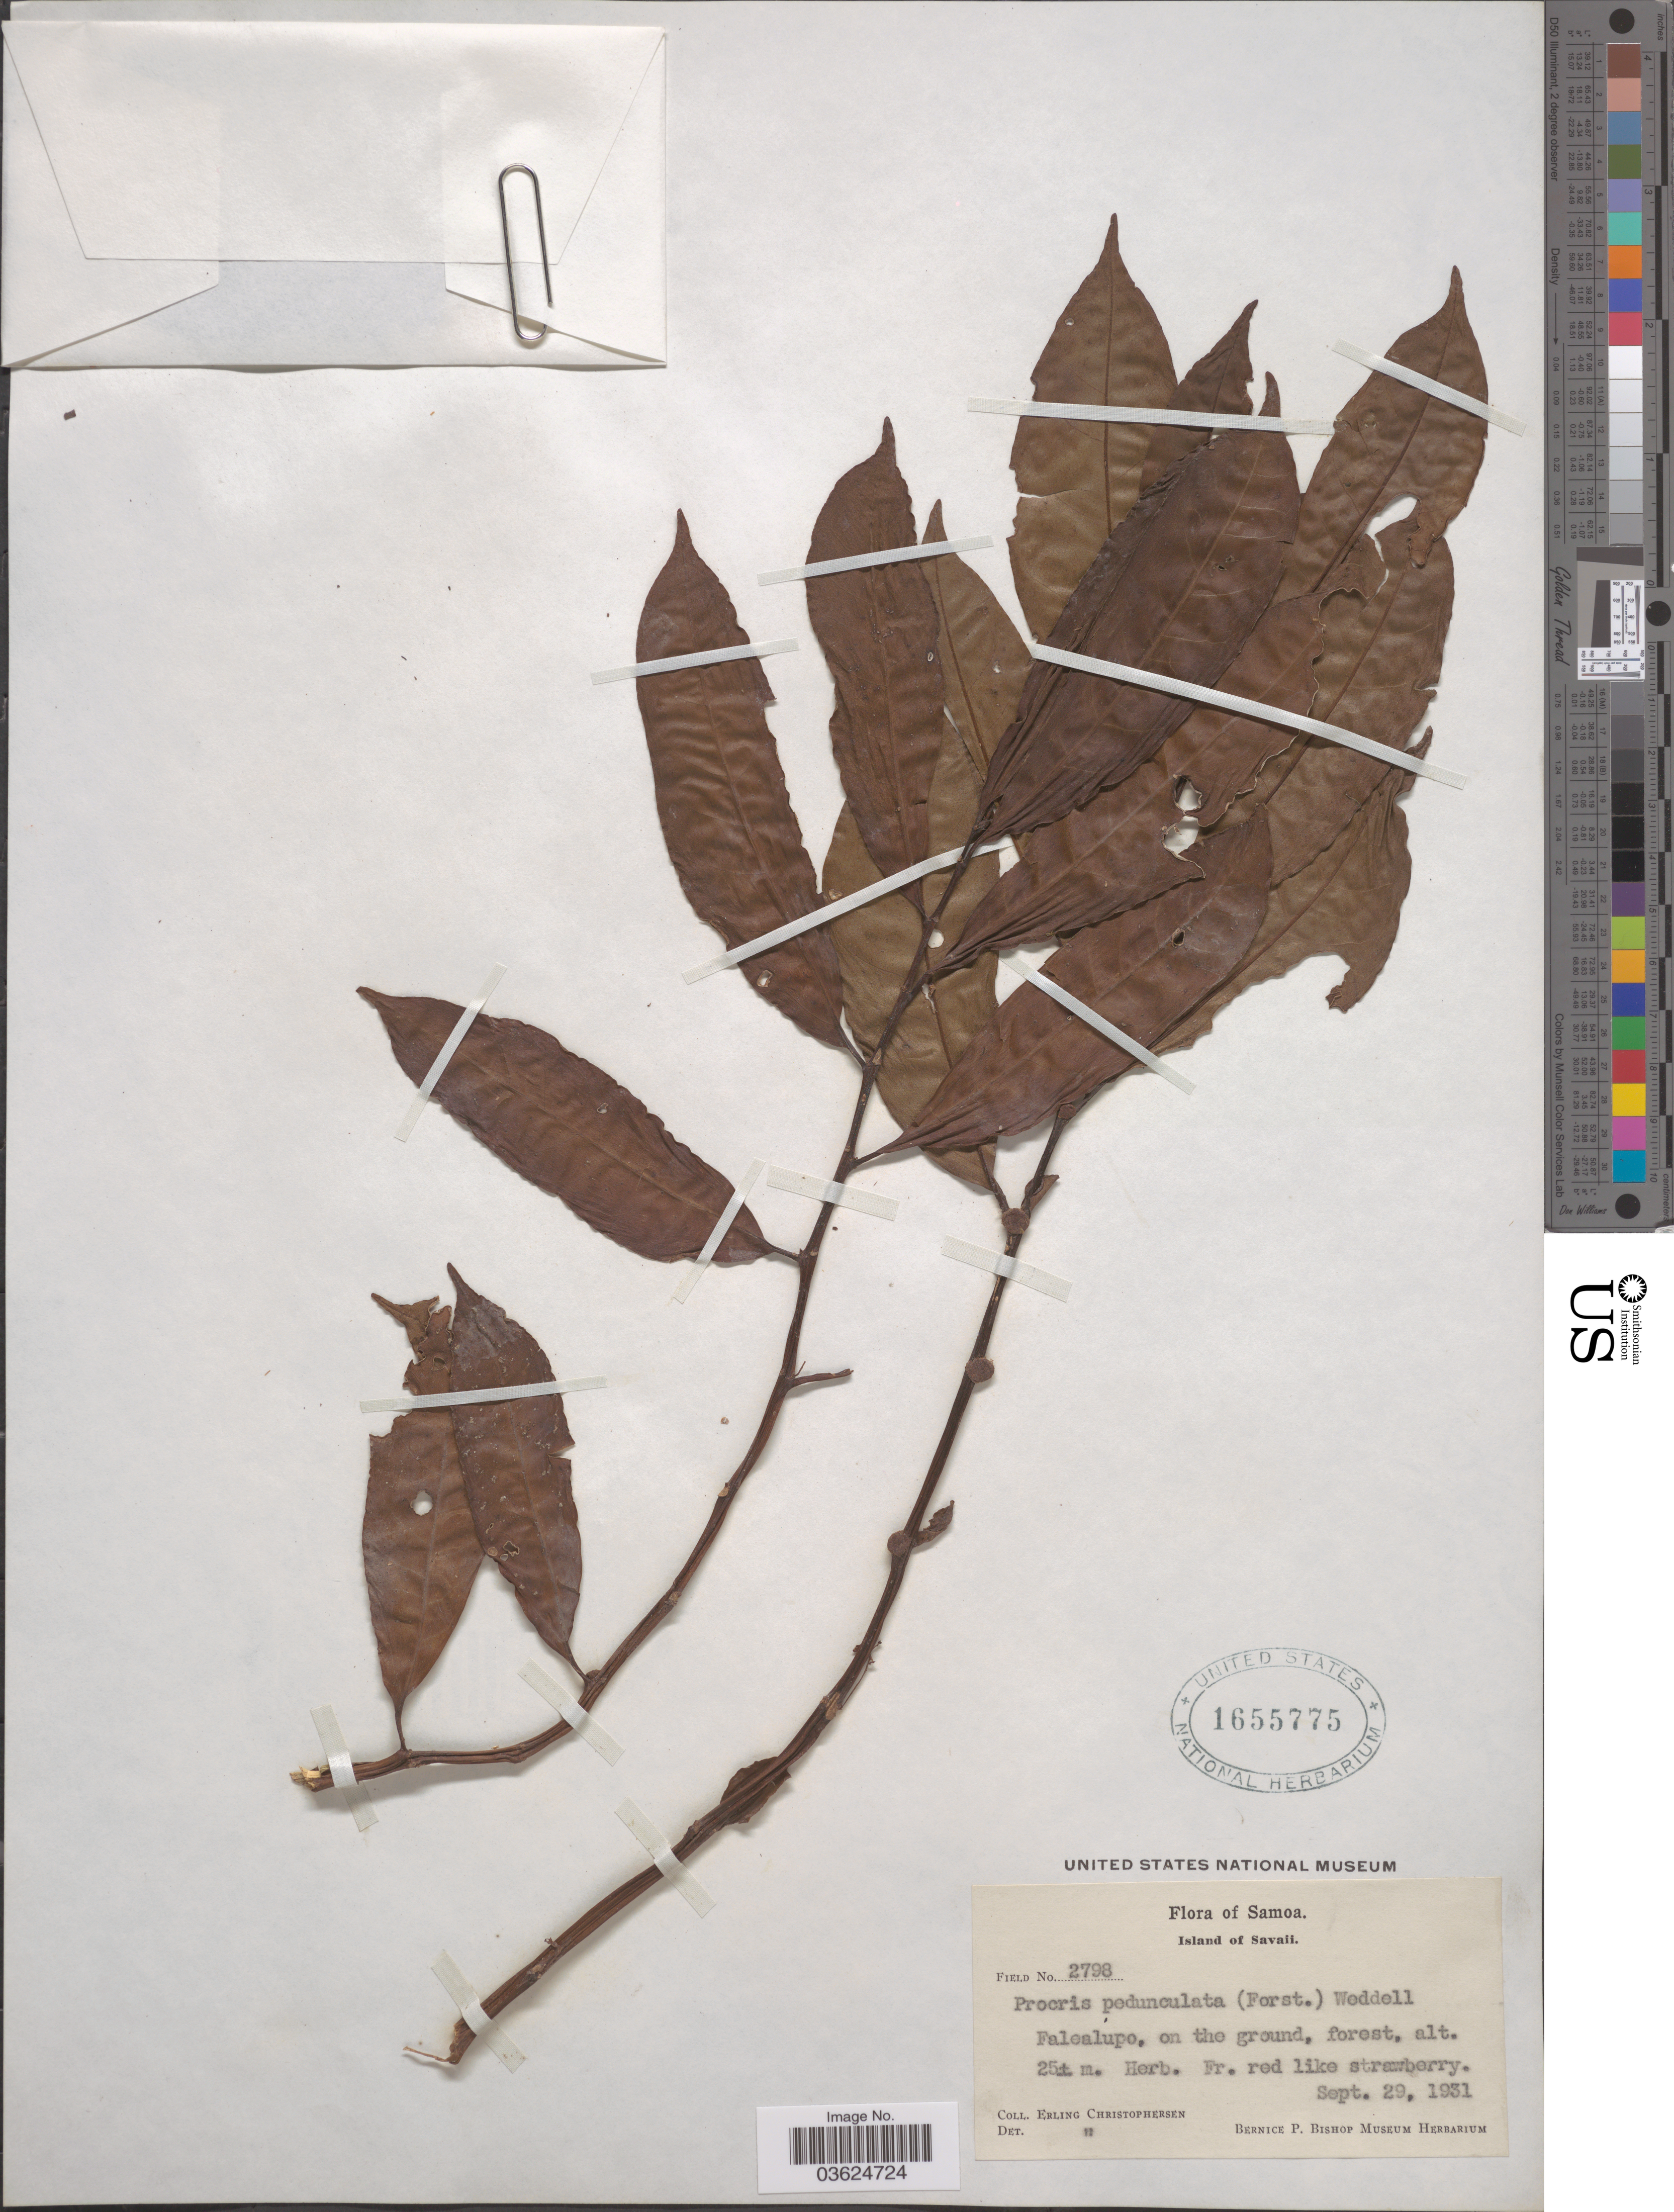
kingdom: Plantae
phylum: Tracheophyta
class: Magnoliopsida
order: Rosales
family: Urticaceae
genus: Procris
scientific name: Procris pedunculata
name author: (J.R. Forst. & G. Forst.) Wedd.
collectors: E. Christophersen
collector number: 2798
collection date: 1931-09-29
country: Samoa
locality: Samoa. Island of Savaii. Falealupo.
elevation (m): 25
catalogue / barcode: US 1655775